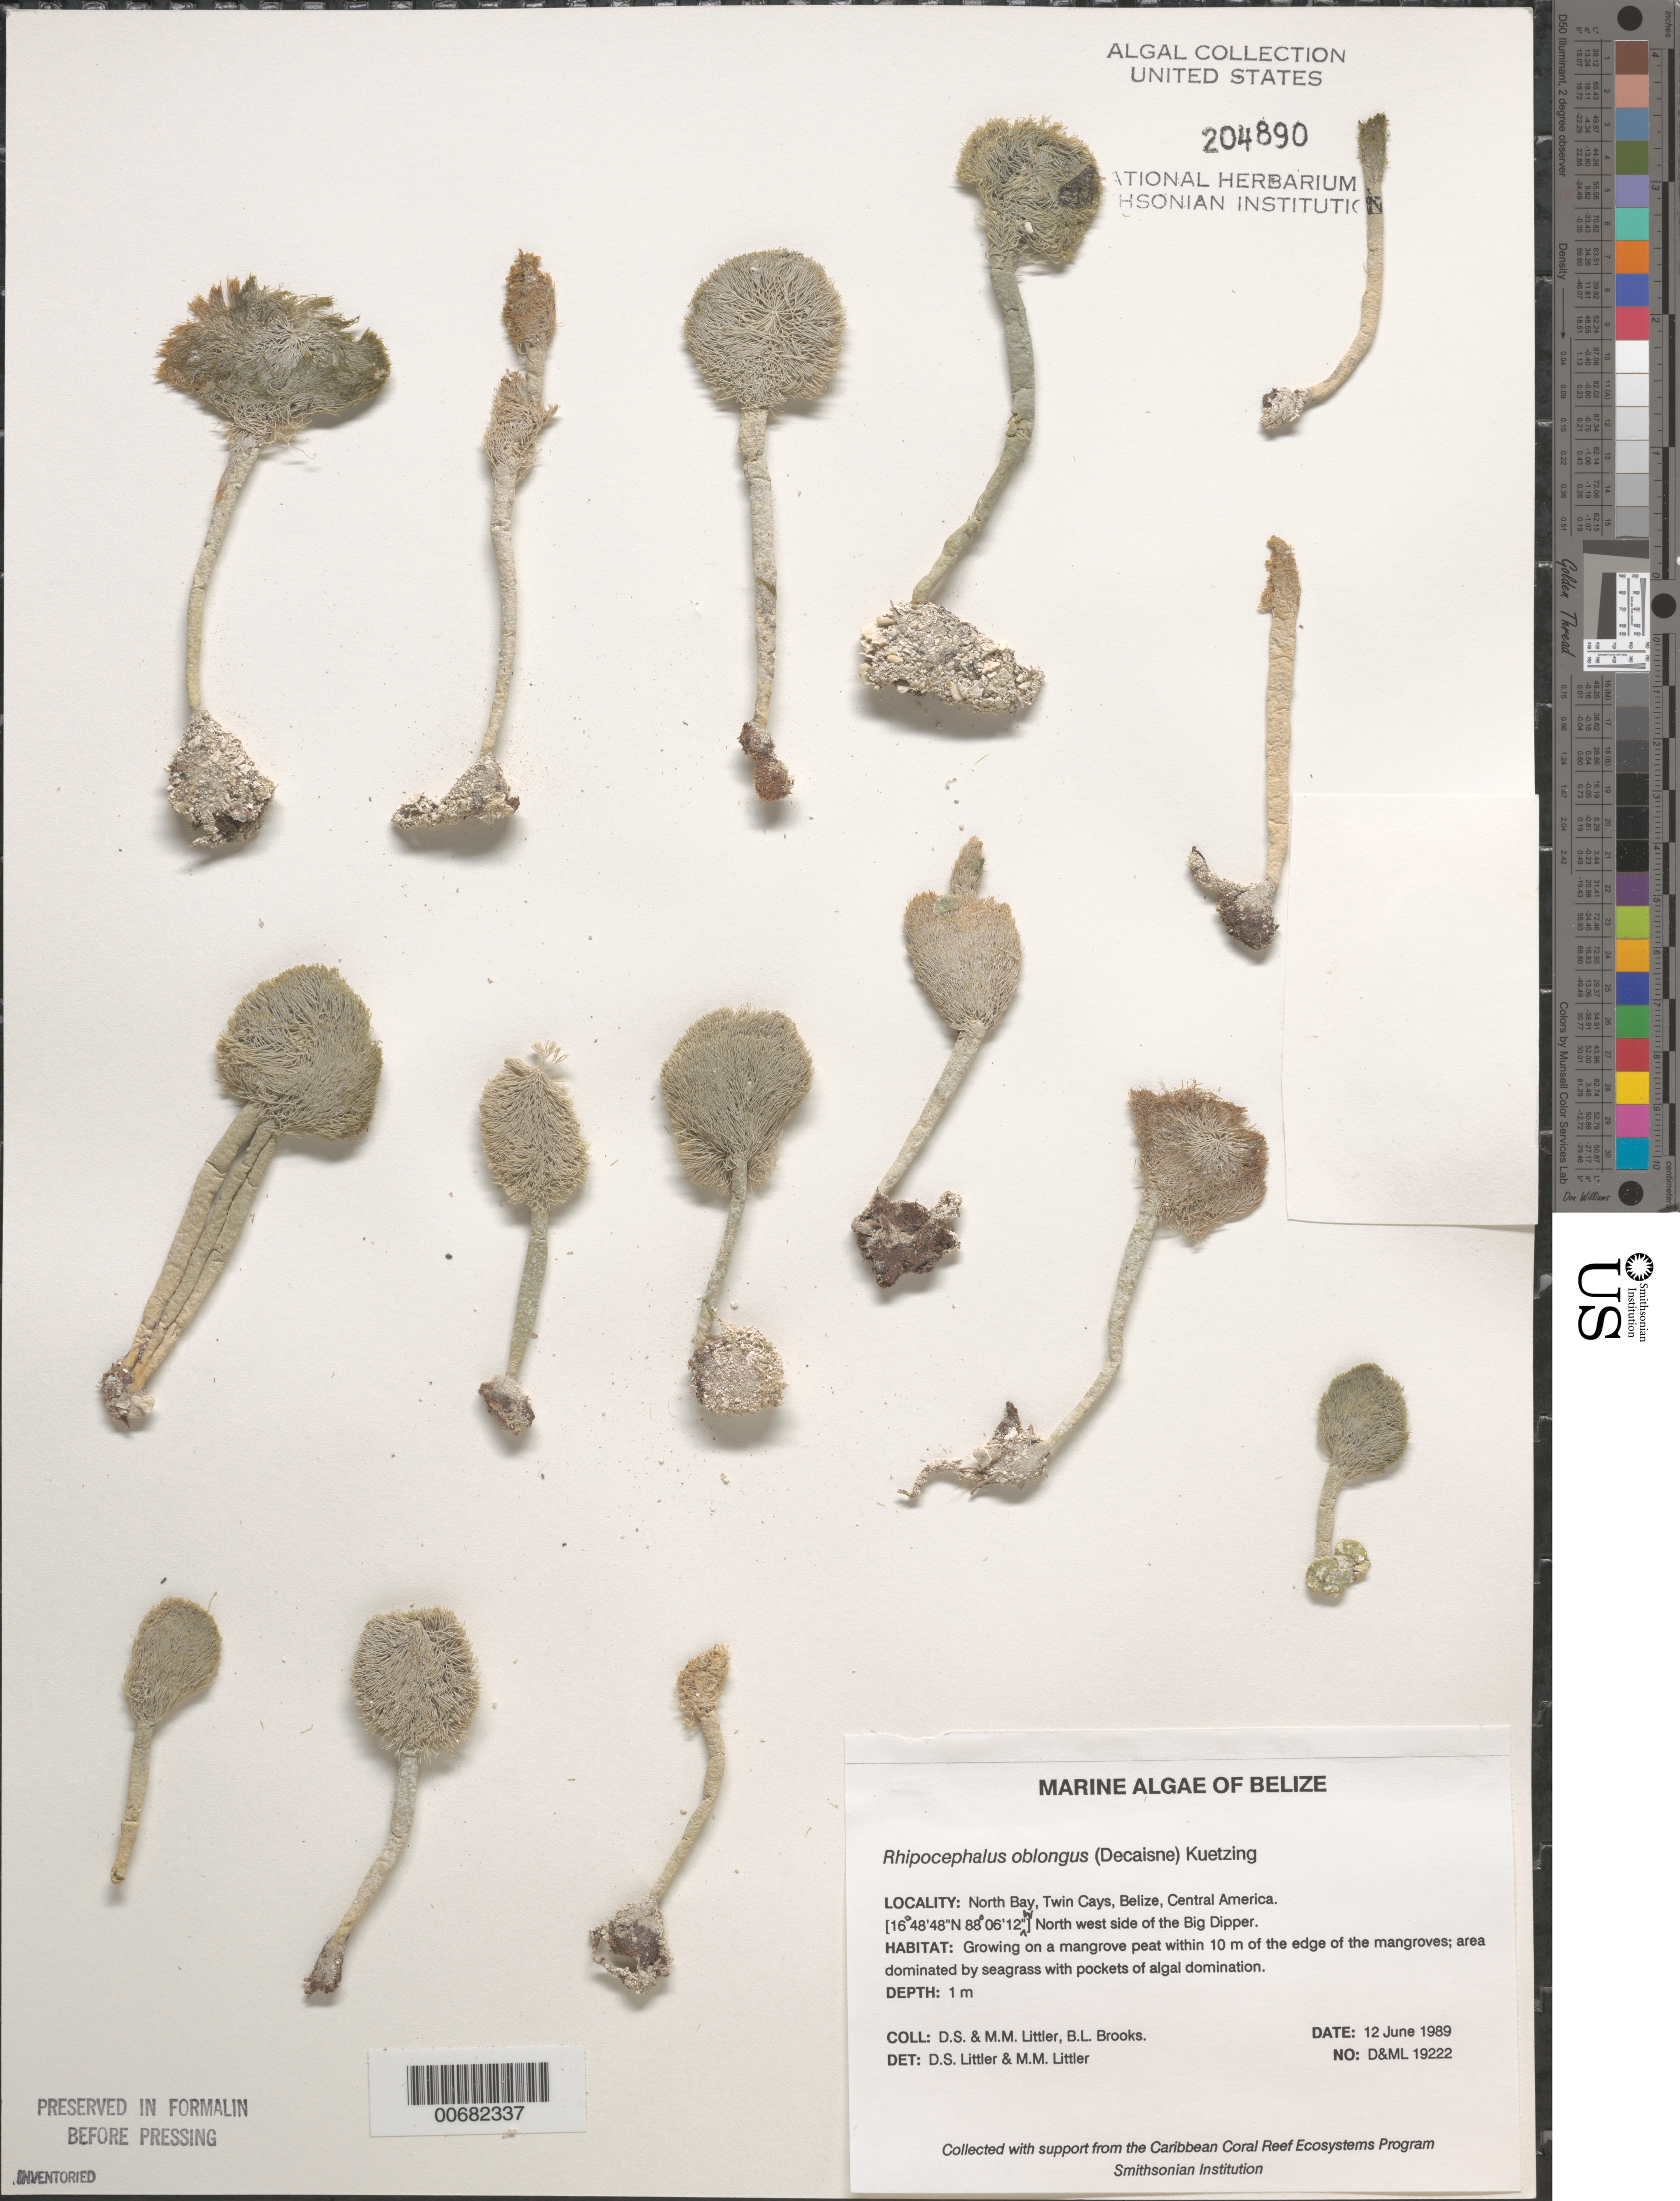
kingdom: Plantae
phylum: Chlorophyta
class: Ulvophyceae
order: Bryopsidales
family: Udoteaceae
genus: Rhipocephalus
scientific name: Rhipocephalus oblongus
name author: (Decne.) Kütz.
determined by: Littler, D. S.; Littler, M. M.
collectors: D. S. Littler, M. M. Littler & B. Brooks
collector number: D&ML 19222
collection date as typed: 12 Jun 1989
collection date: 1989-06-12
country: Belize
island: Twin Cays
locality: North Bay, Big Dipper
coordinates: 16 48' 48" N, 88 06' 12" W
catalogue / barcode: US 204890